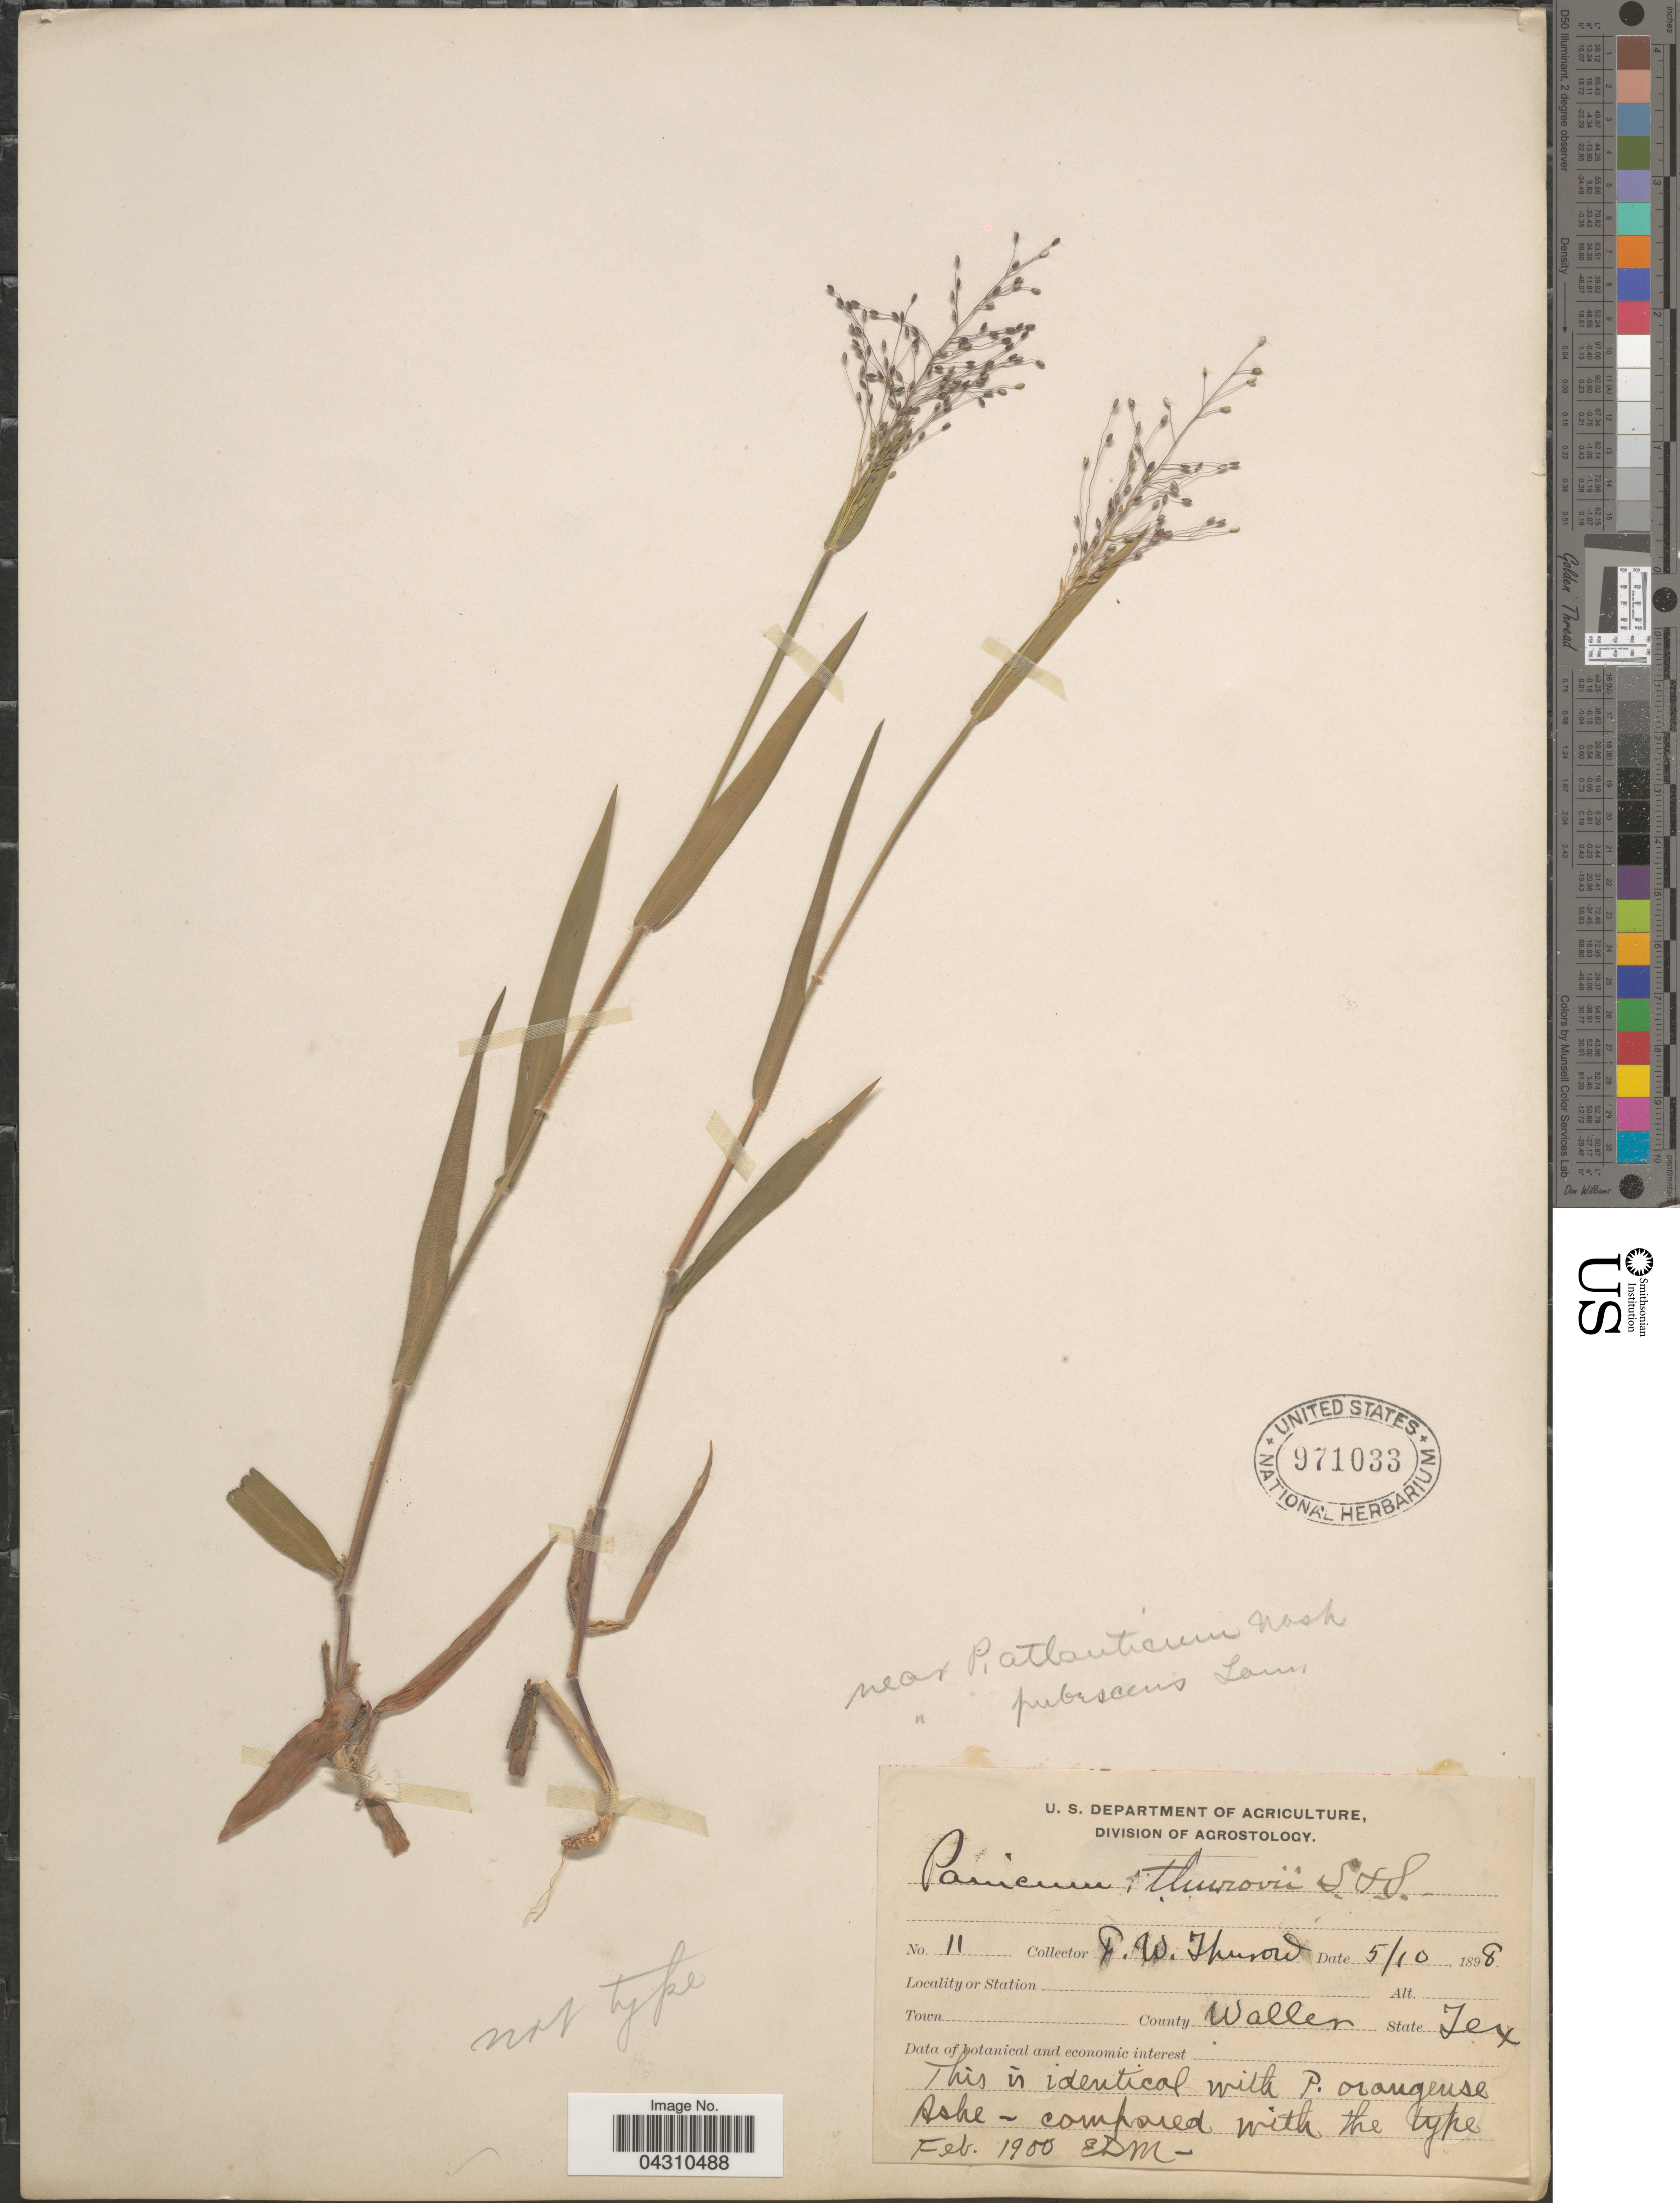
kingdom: Plantae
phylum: Tracheophyta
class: Liliopsida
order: Poales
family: Poaceae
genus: Dichanthelium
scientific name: Dichanthelium acuminatum var. acuminatum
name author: (Sw.) Gould & C.A. Clark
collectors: F. W. Thurow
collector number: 11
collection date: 1898-05-10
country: United States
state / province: Texas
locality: County Waller.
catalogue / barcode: US 971033